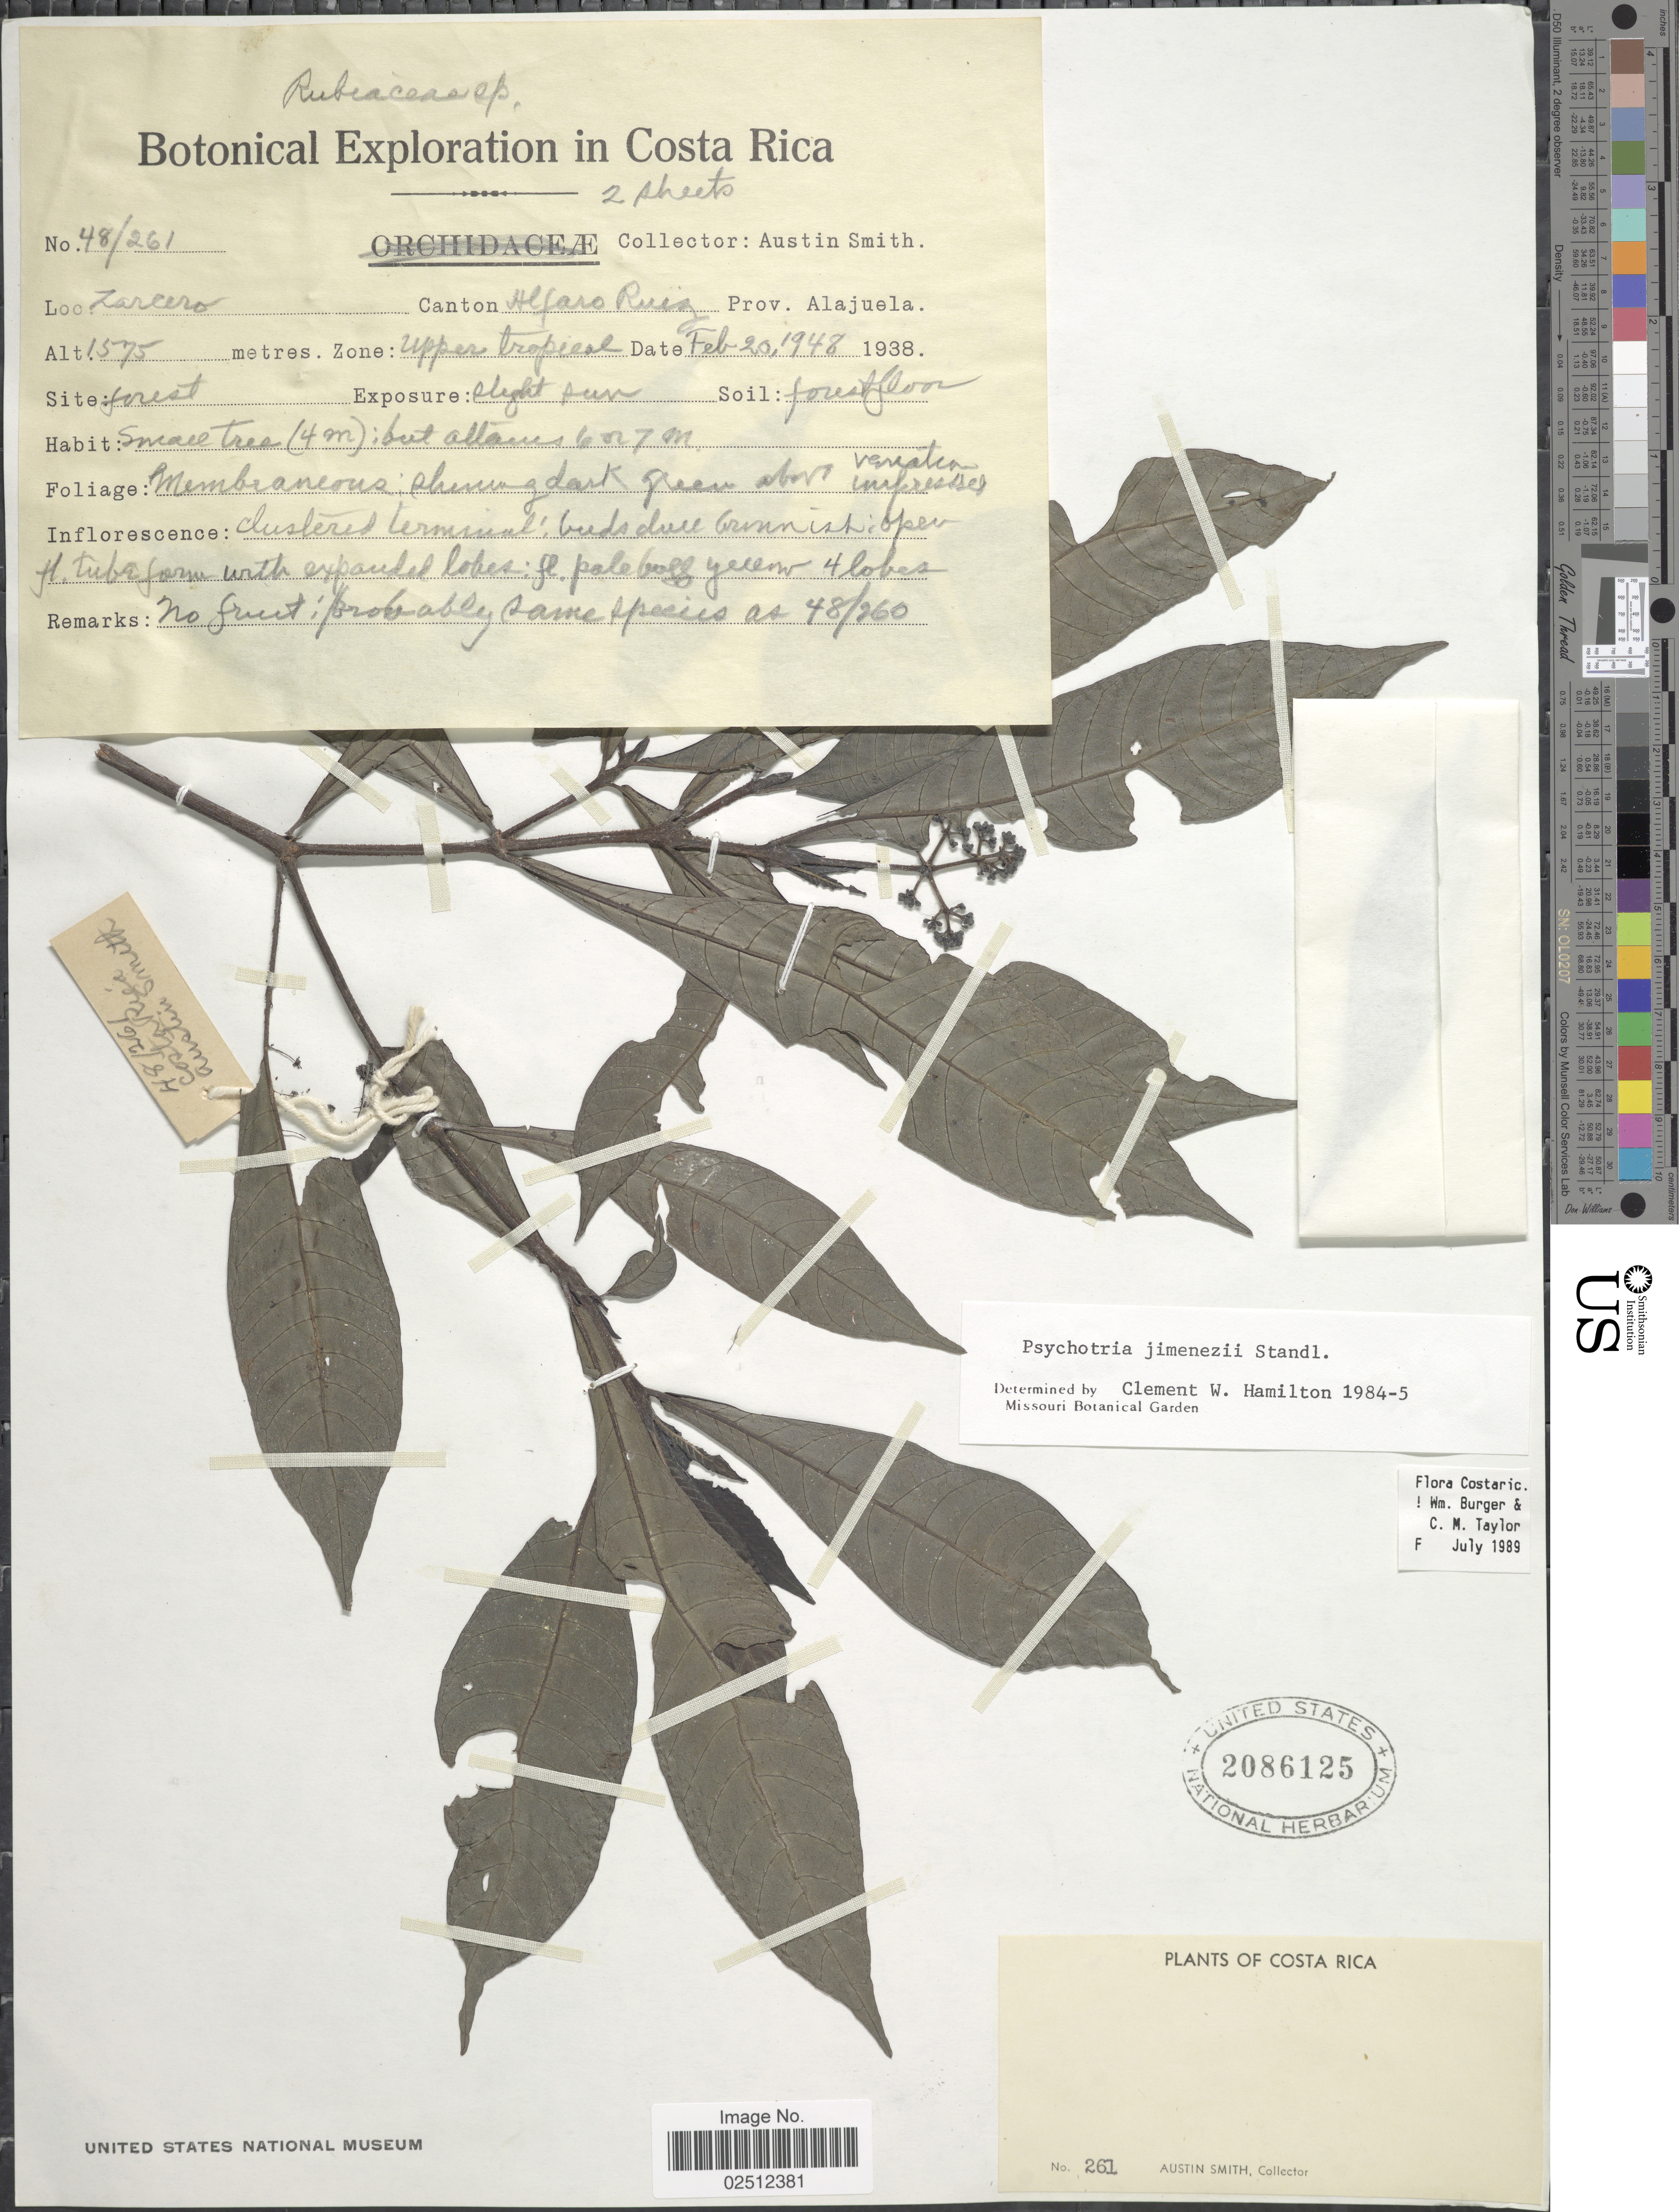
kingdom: Plantae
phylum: Tracheophyta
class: Magnoliopsida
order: Gentianales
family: Rubiaceae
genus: Psychotria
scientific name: Psychotria jimenezii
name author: Standl.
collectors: Aust P. Smith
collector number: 48/261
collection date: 1948-02-20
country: Costa Rica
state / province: Alajuela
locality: Zarcero, Canton Alfaro Ruiz, Prov. Alajuela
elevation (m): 1575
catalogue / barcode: US 2086125